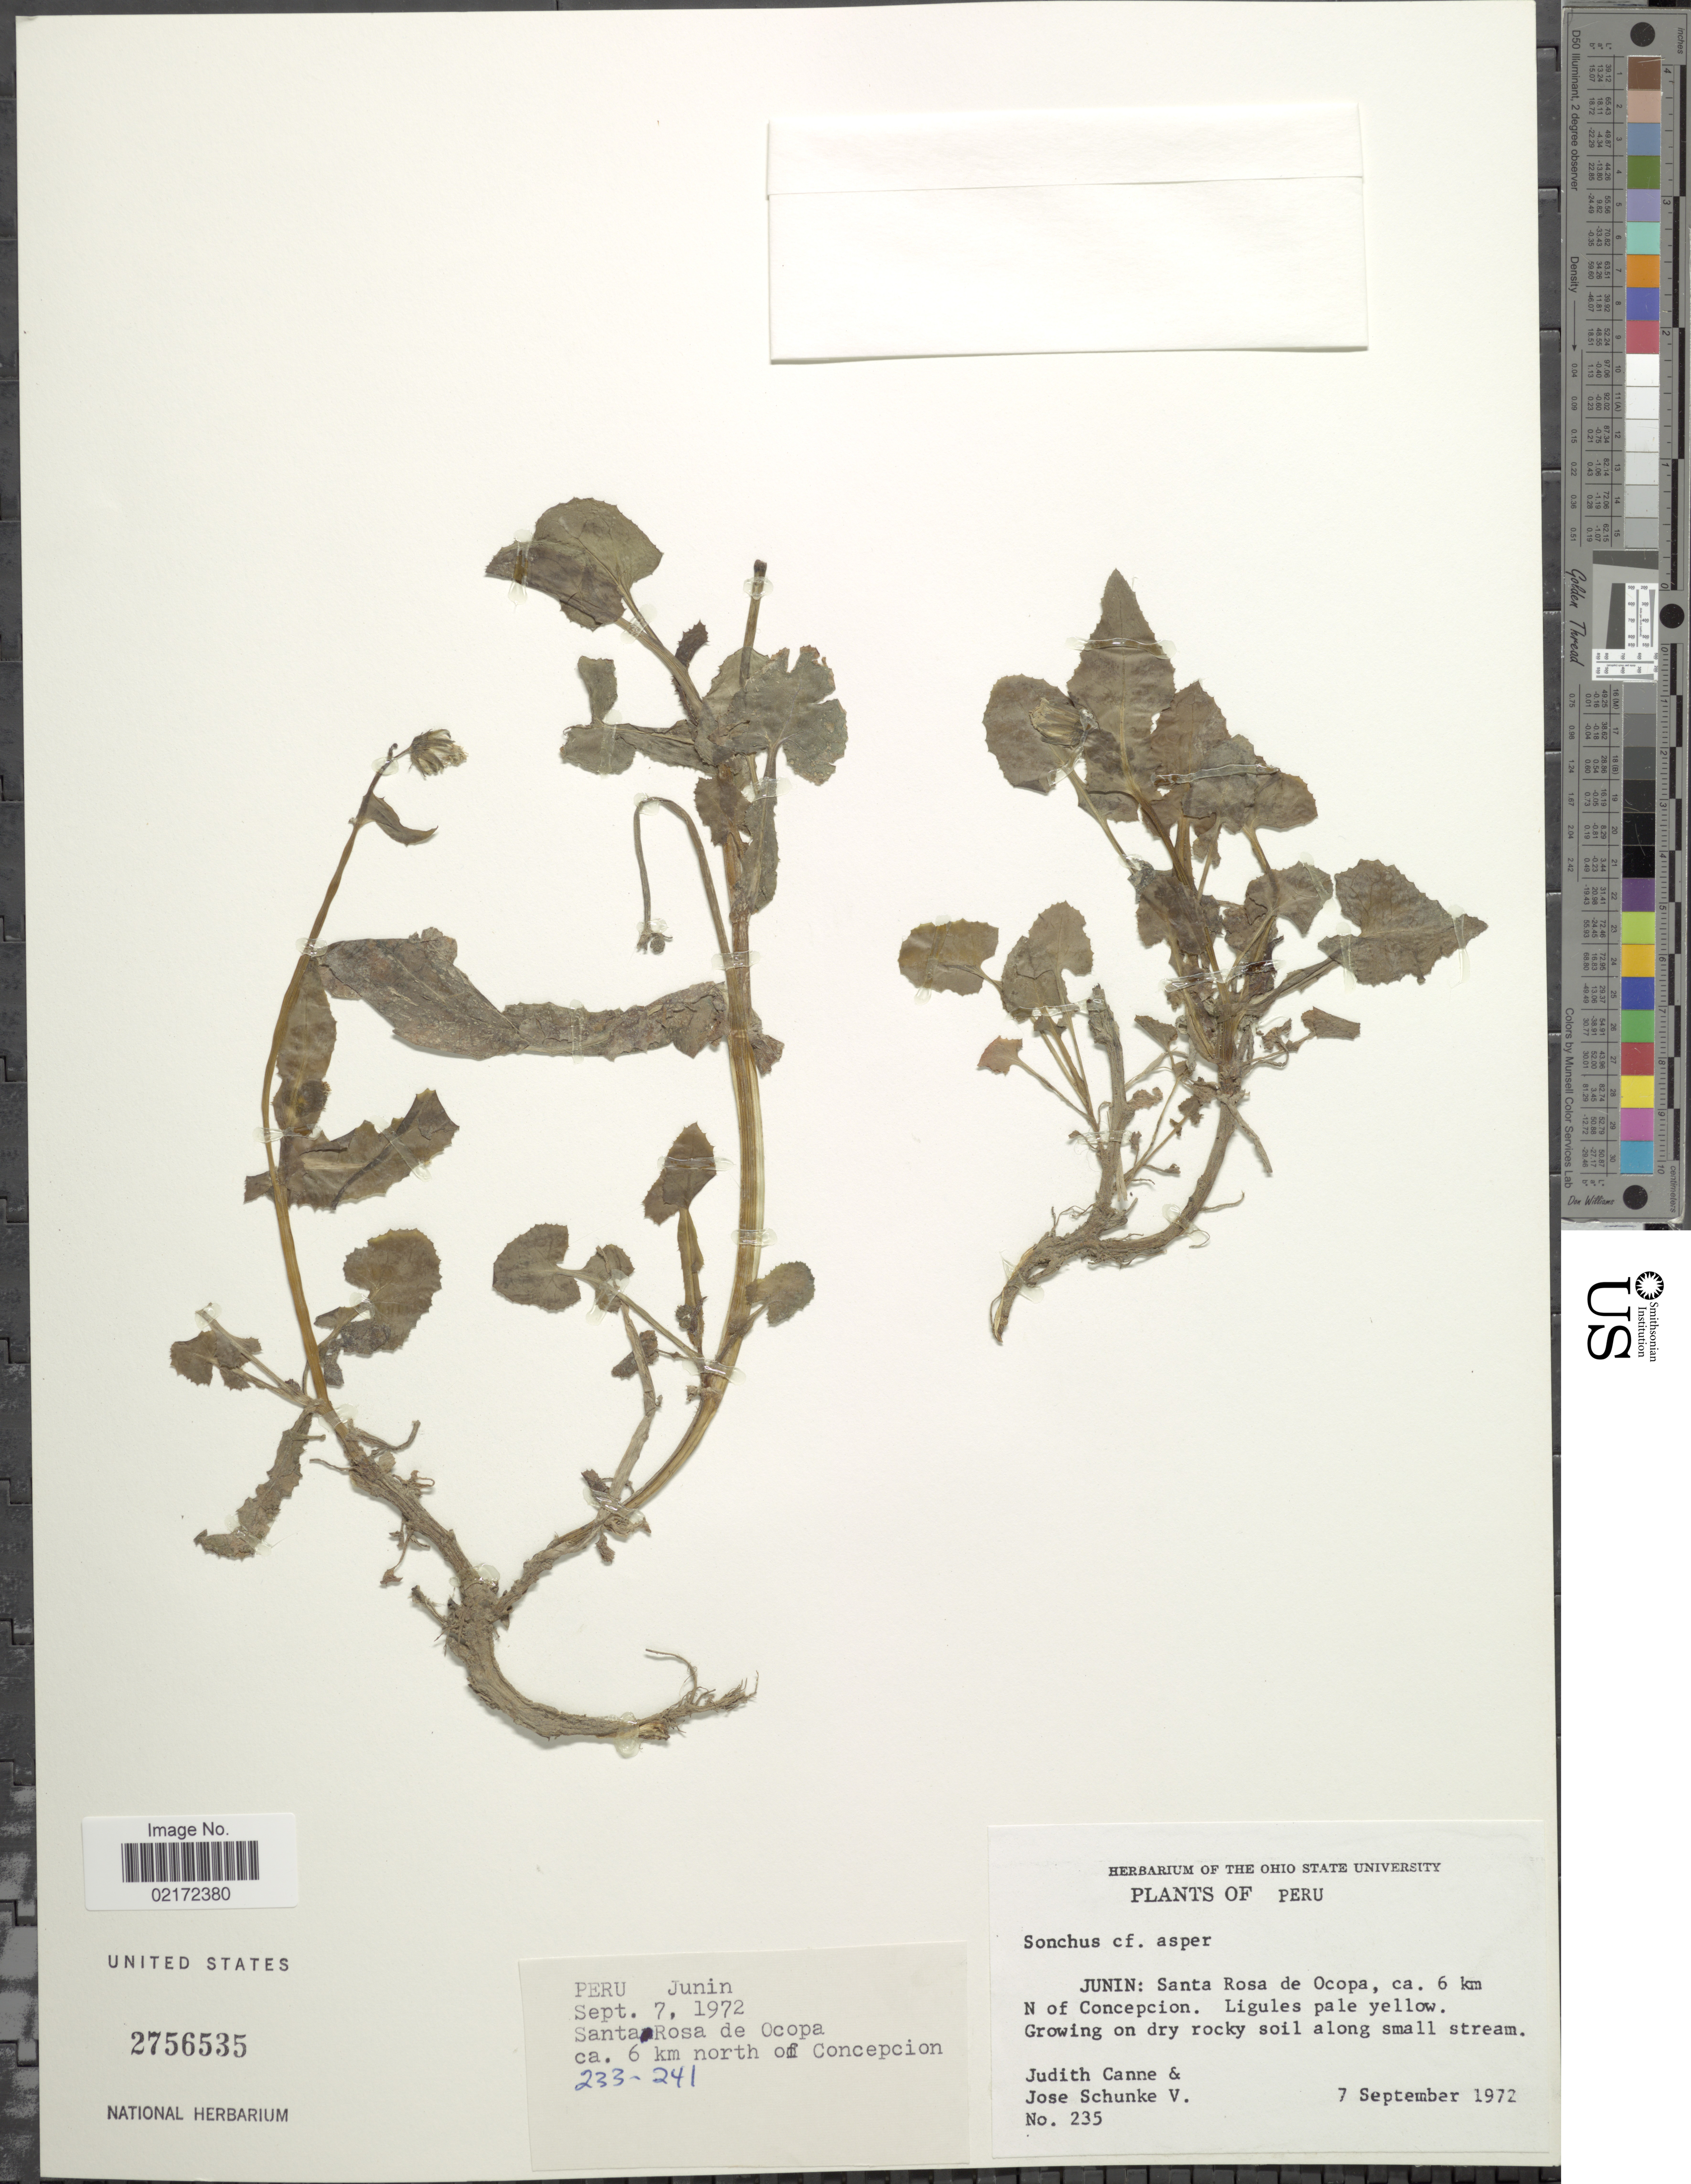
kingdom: Plantae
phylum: Tracheophyta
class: Magnoliopsida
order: Asterales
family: Asteraceae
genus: Sonchus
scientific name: Sonchus asper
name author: (L.) Hill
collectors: J. M. Canne-Hilliker & J. Schunke Vigo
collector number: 235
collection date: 1972-09-07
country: Peru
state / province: Junín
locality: Junin: Santa Rosa de Ocopa, ca. 6 km N of Concepcion.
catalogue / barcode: US 2756535